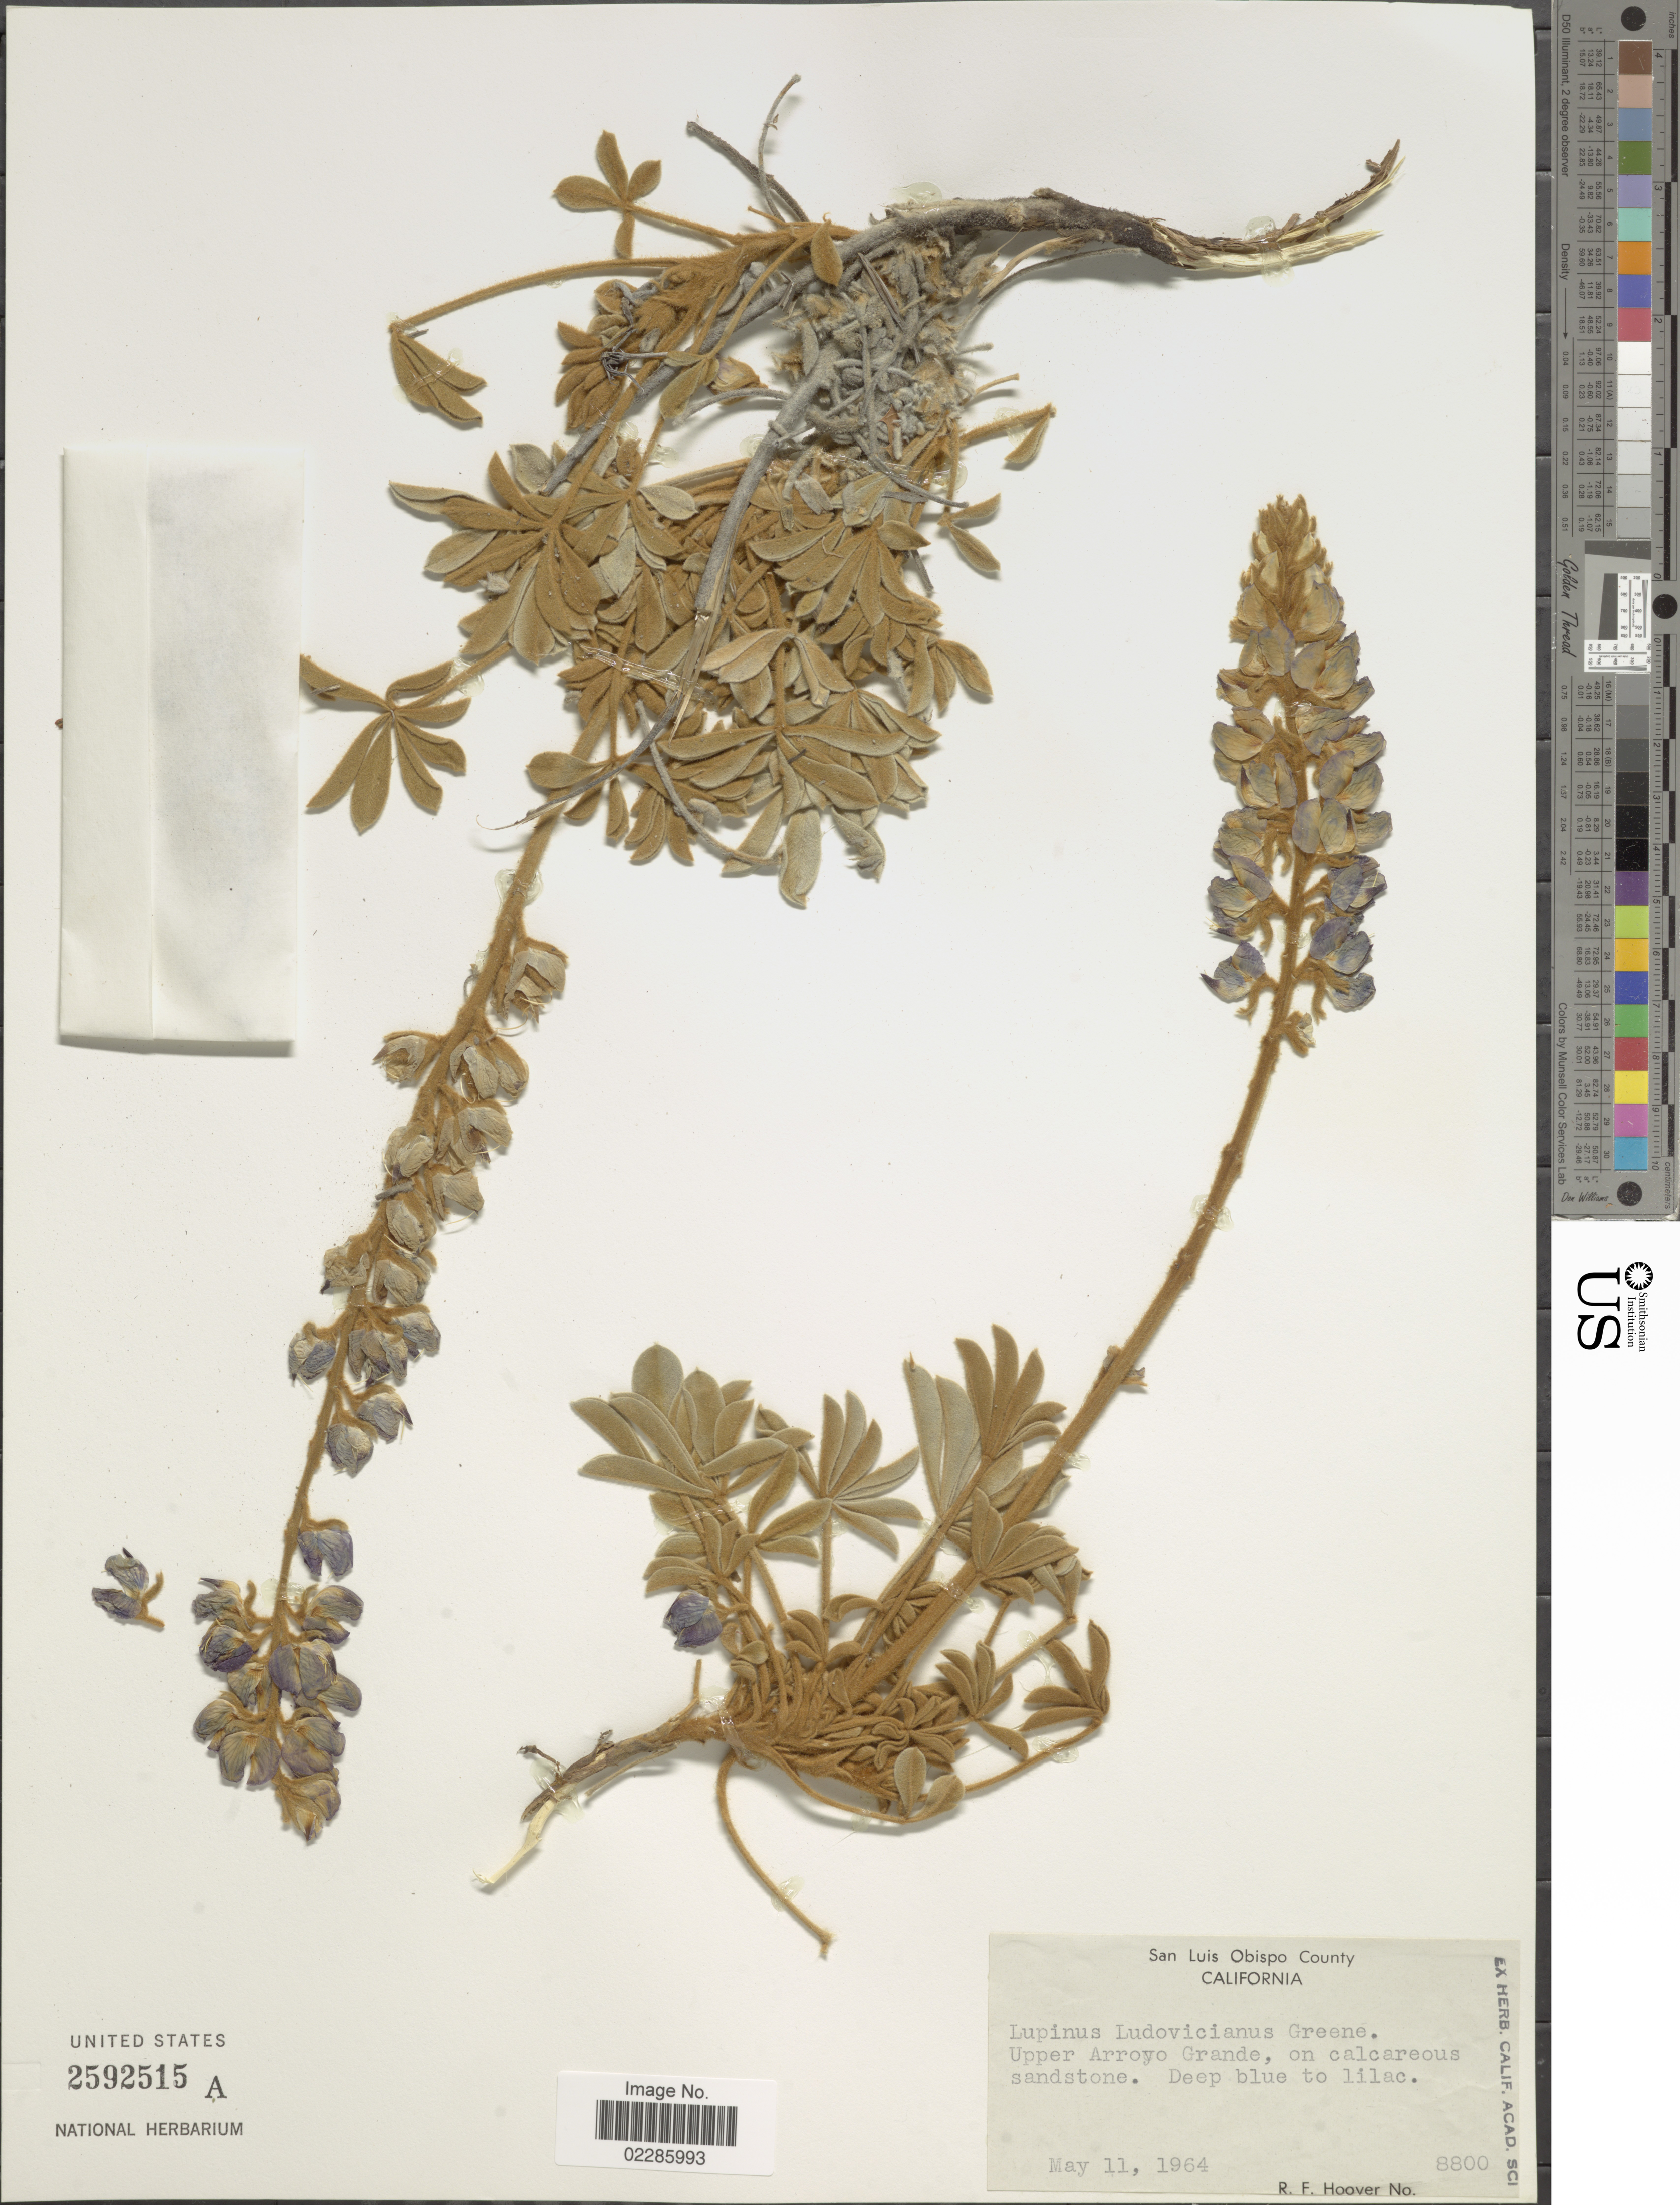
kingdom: Plantae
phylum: Tracheophyta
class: Magnoliopsida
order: Fabales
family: Fabaceae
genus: Lupinus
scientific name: Lupinus ludovicianus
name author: Greene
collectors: R. F. Hoover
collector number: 8800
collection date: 1964-05-11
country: United States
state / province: California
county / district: San Luis Obispo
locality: San Luis Obispo County, Upper Arroyo Grande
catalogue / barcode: US 2592515A